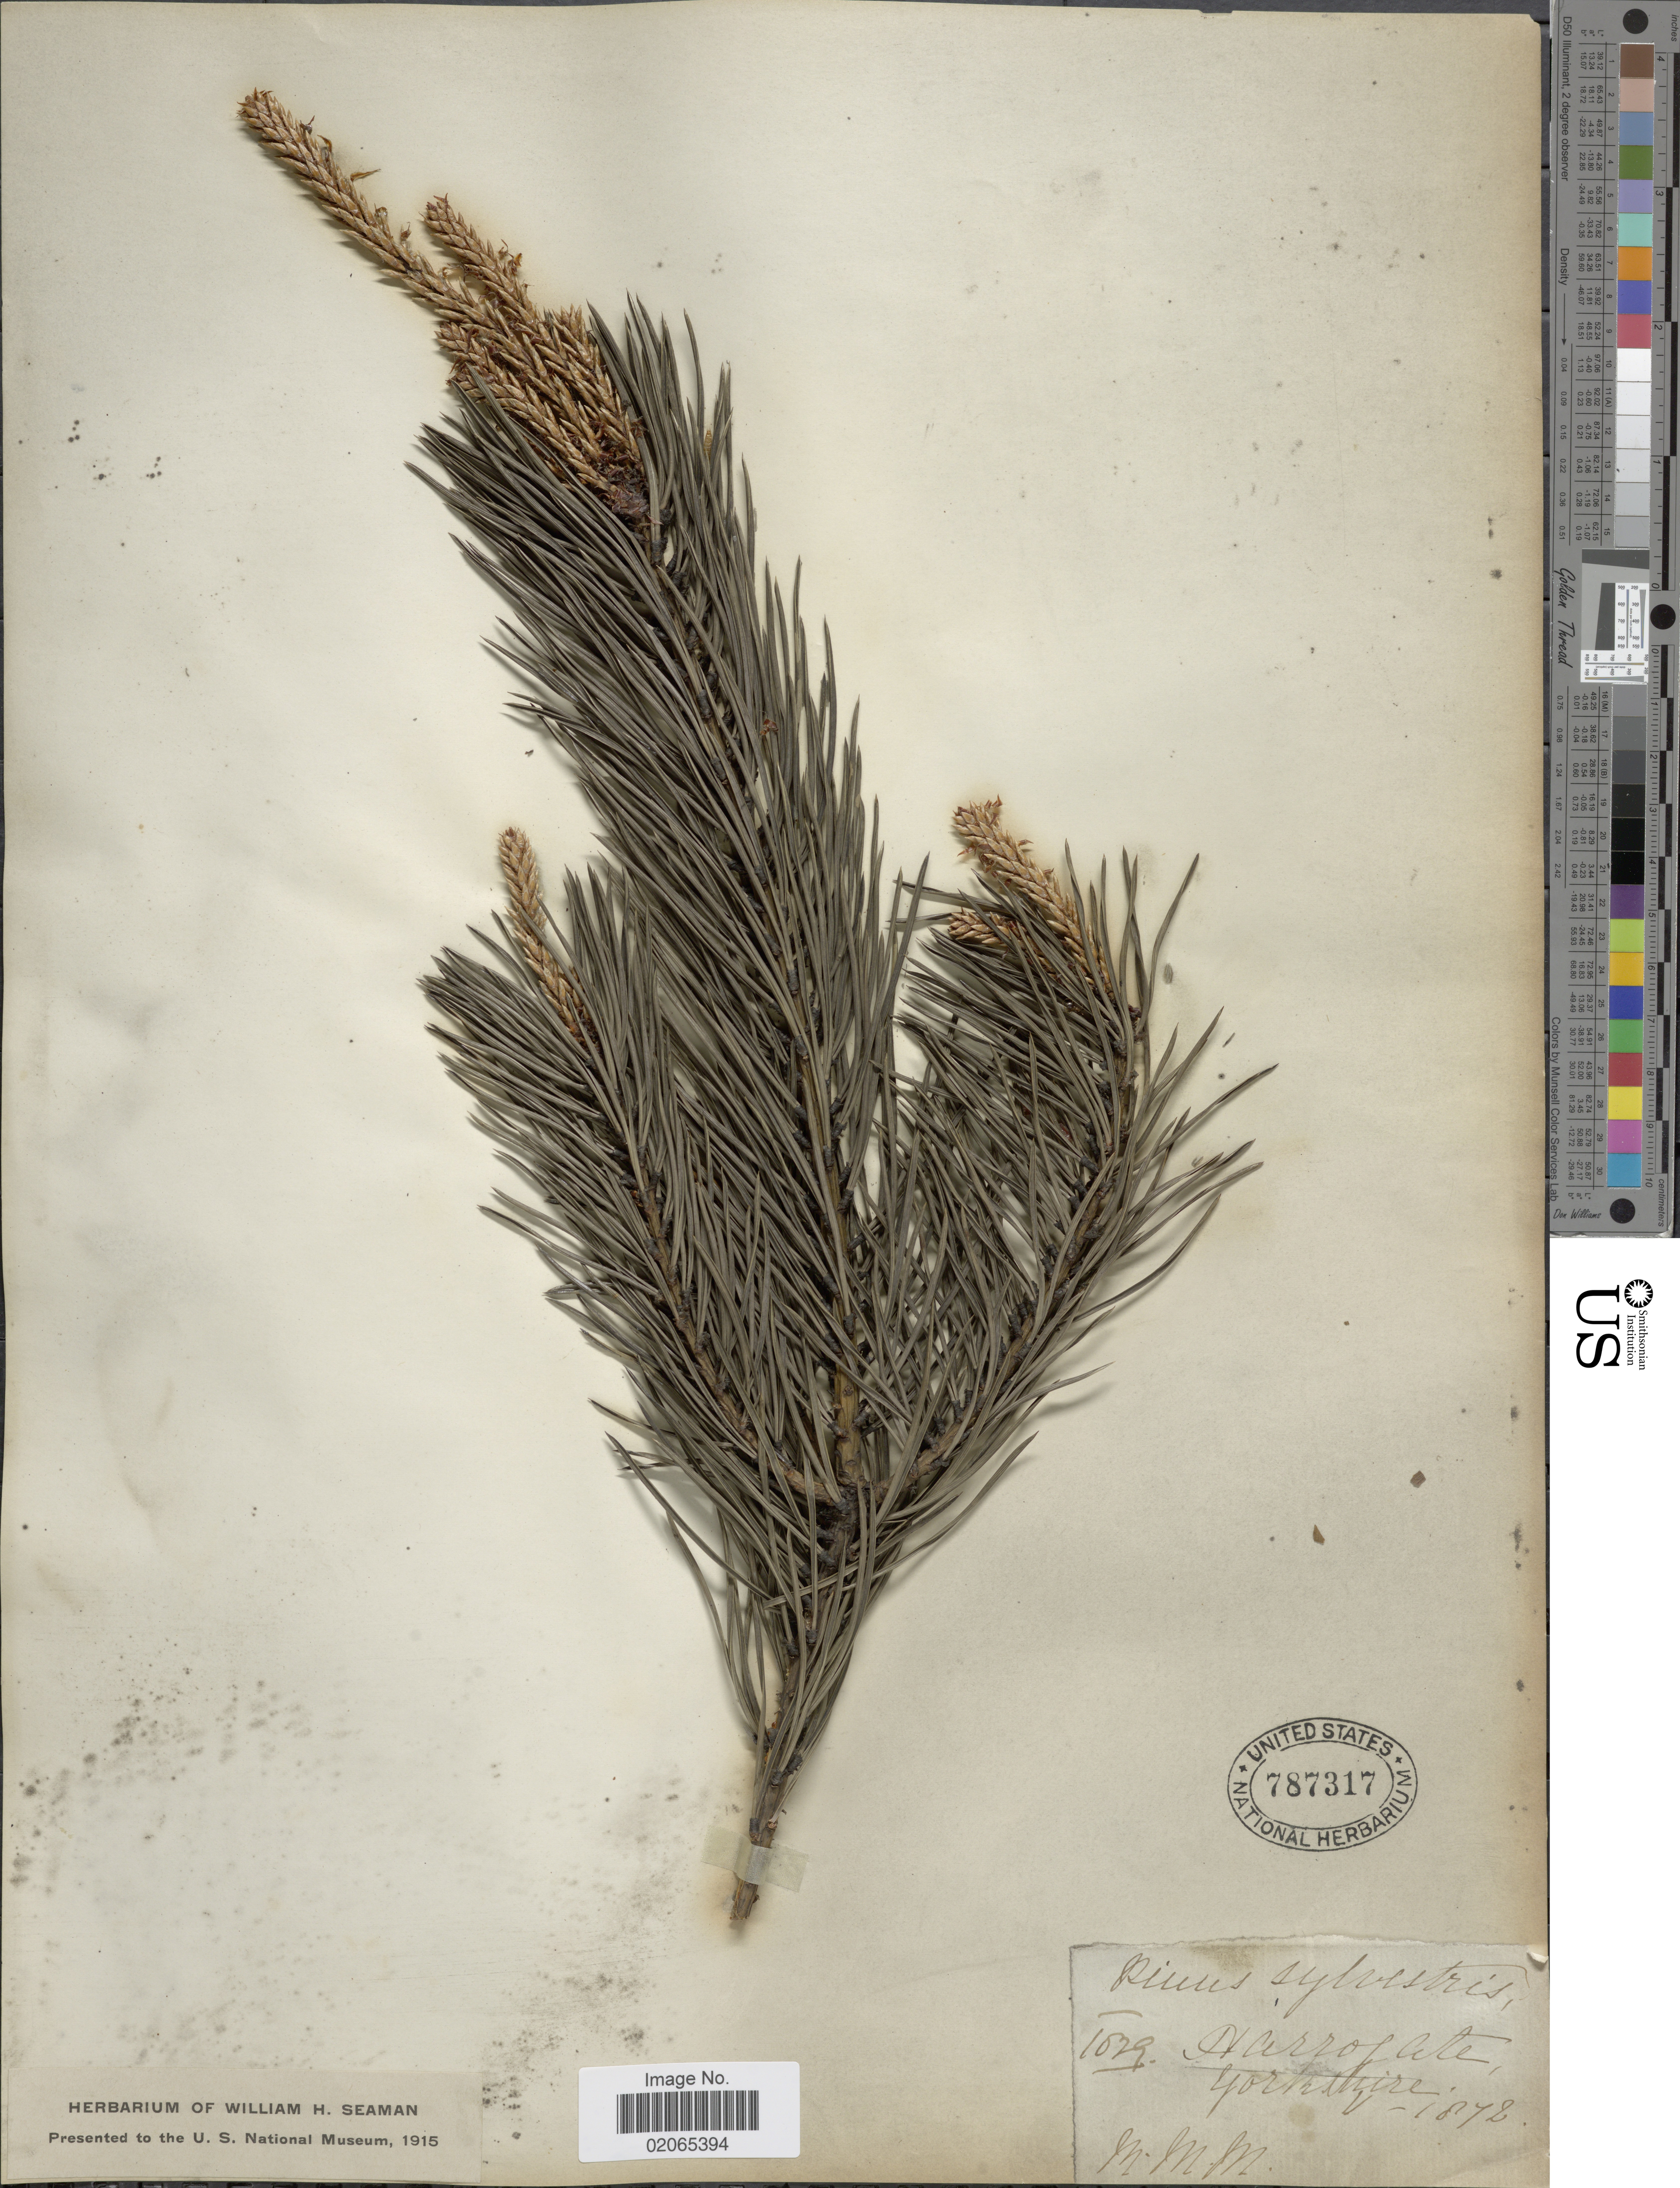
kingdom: Plantae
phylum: Tracheophyta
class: Pinopsida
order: Pinales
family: Taxaceae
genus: Taxus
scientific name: Taxus yunnanensis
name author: W.C. Cheng & L.K. Fu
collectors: M. M. M.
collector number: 1029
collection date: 1872-05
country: United Kingdom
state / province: England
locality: Harrogate, Yorkshire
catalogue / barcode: US 787317